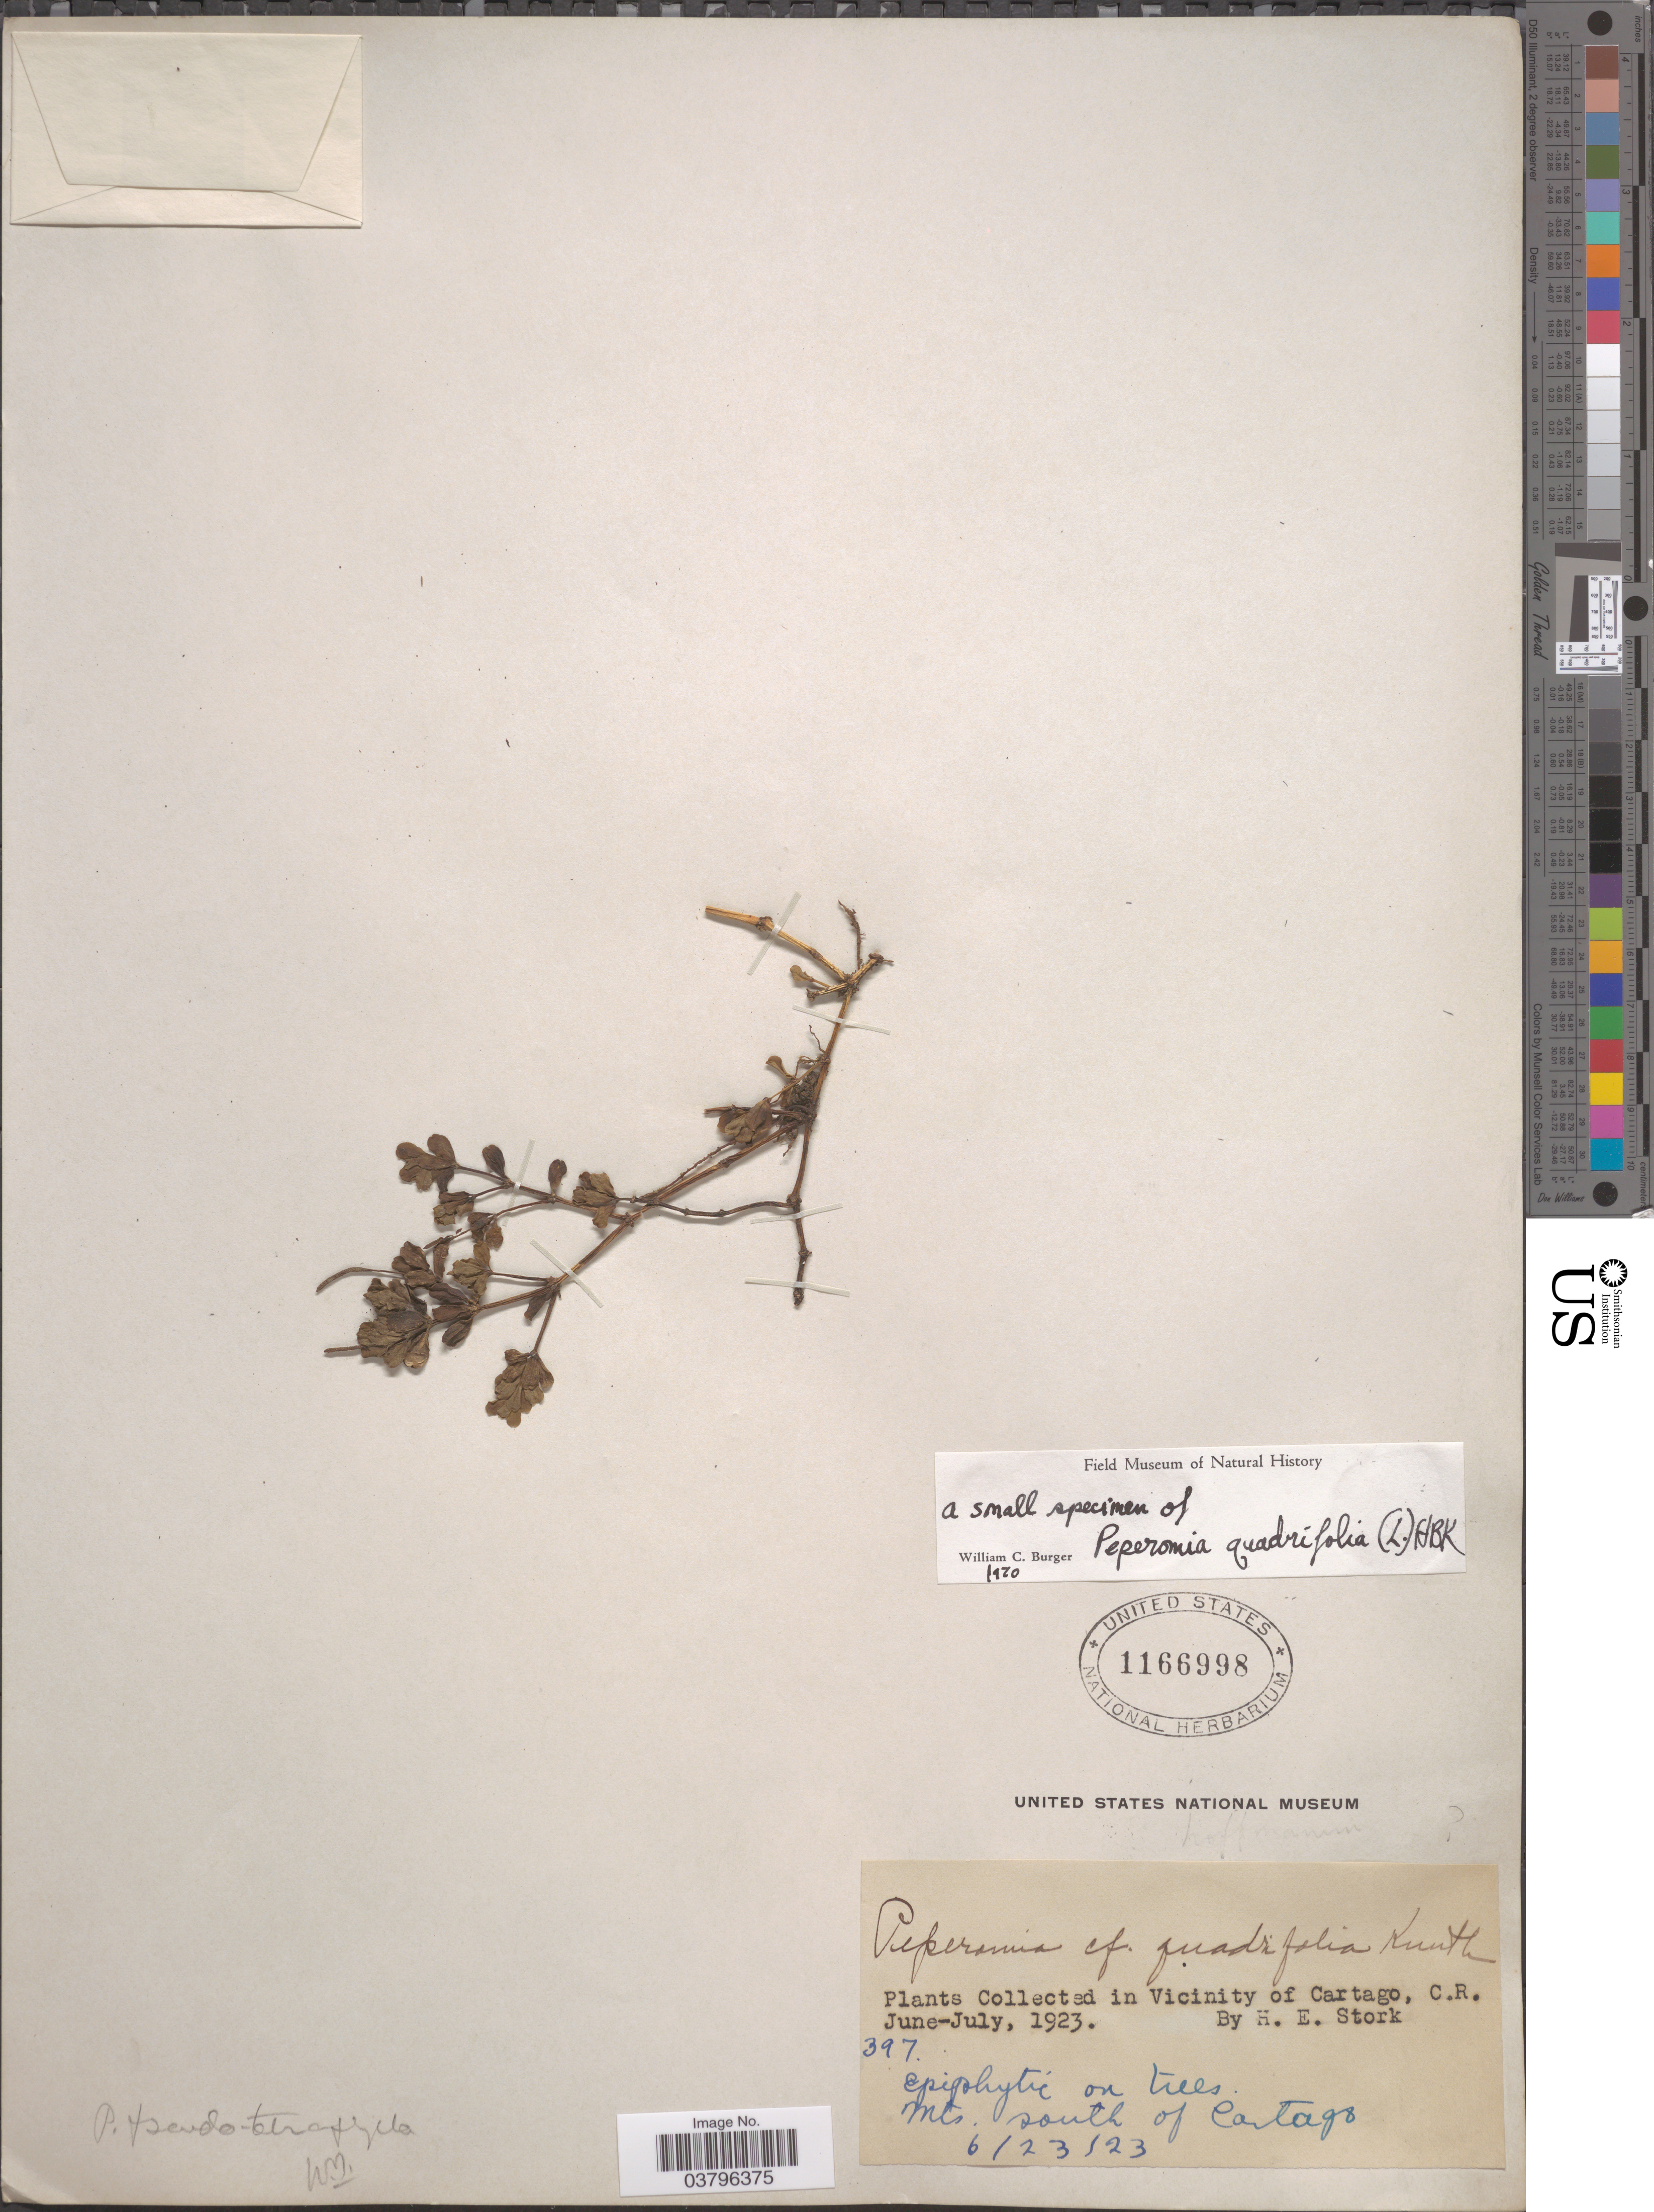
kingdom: Plantae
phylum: Tracheophyta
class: Magnoliopsida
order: Piperales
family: Piperaceae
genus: Peperomia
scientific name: Peperomia quadrifolia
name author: (L.) Kunth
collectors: H. E. Stork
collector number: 397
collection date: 1923-06-23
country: Costa Rica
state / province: Cartago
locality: Vicinity of Cartago, C.R. Mts. south of Cartago.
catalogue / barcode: US 1166998